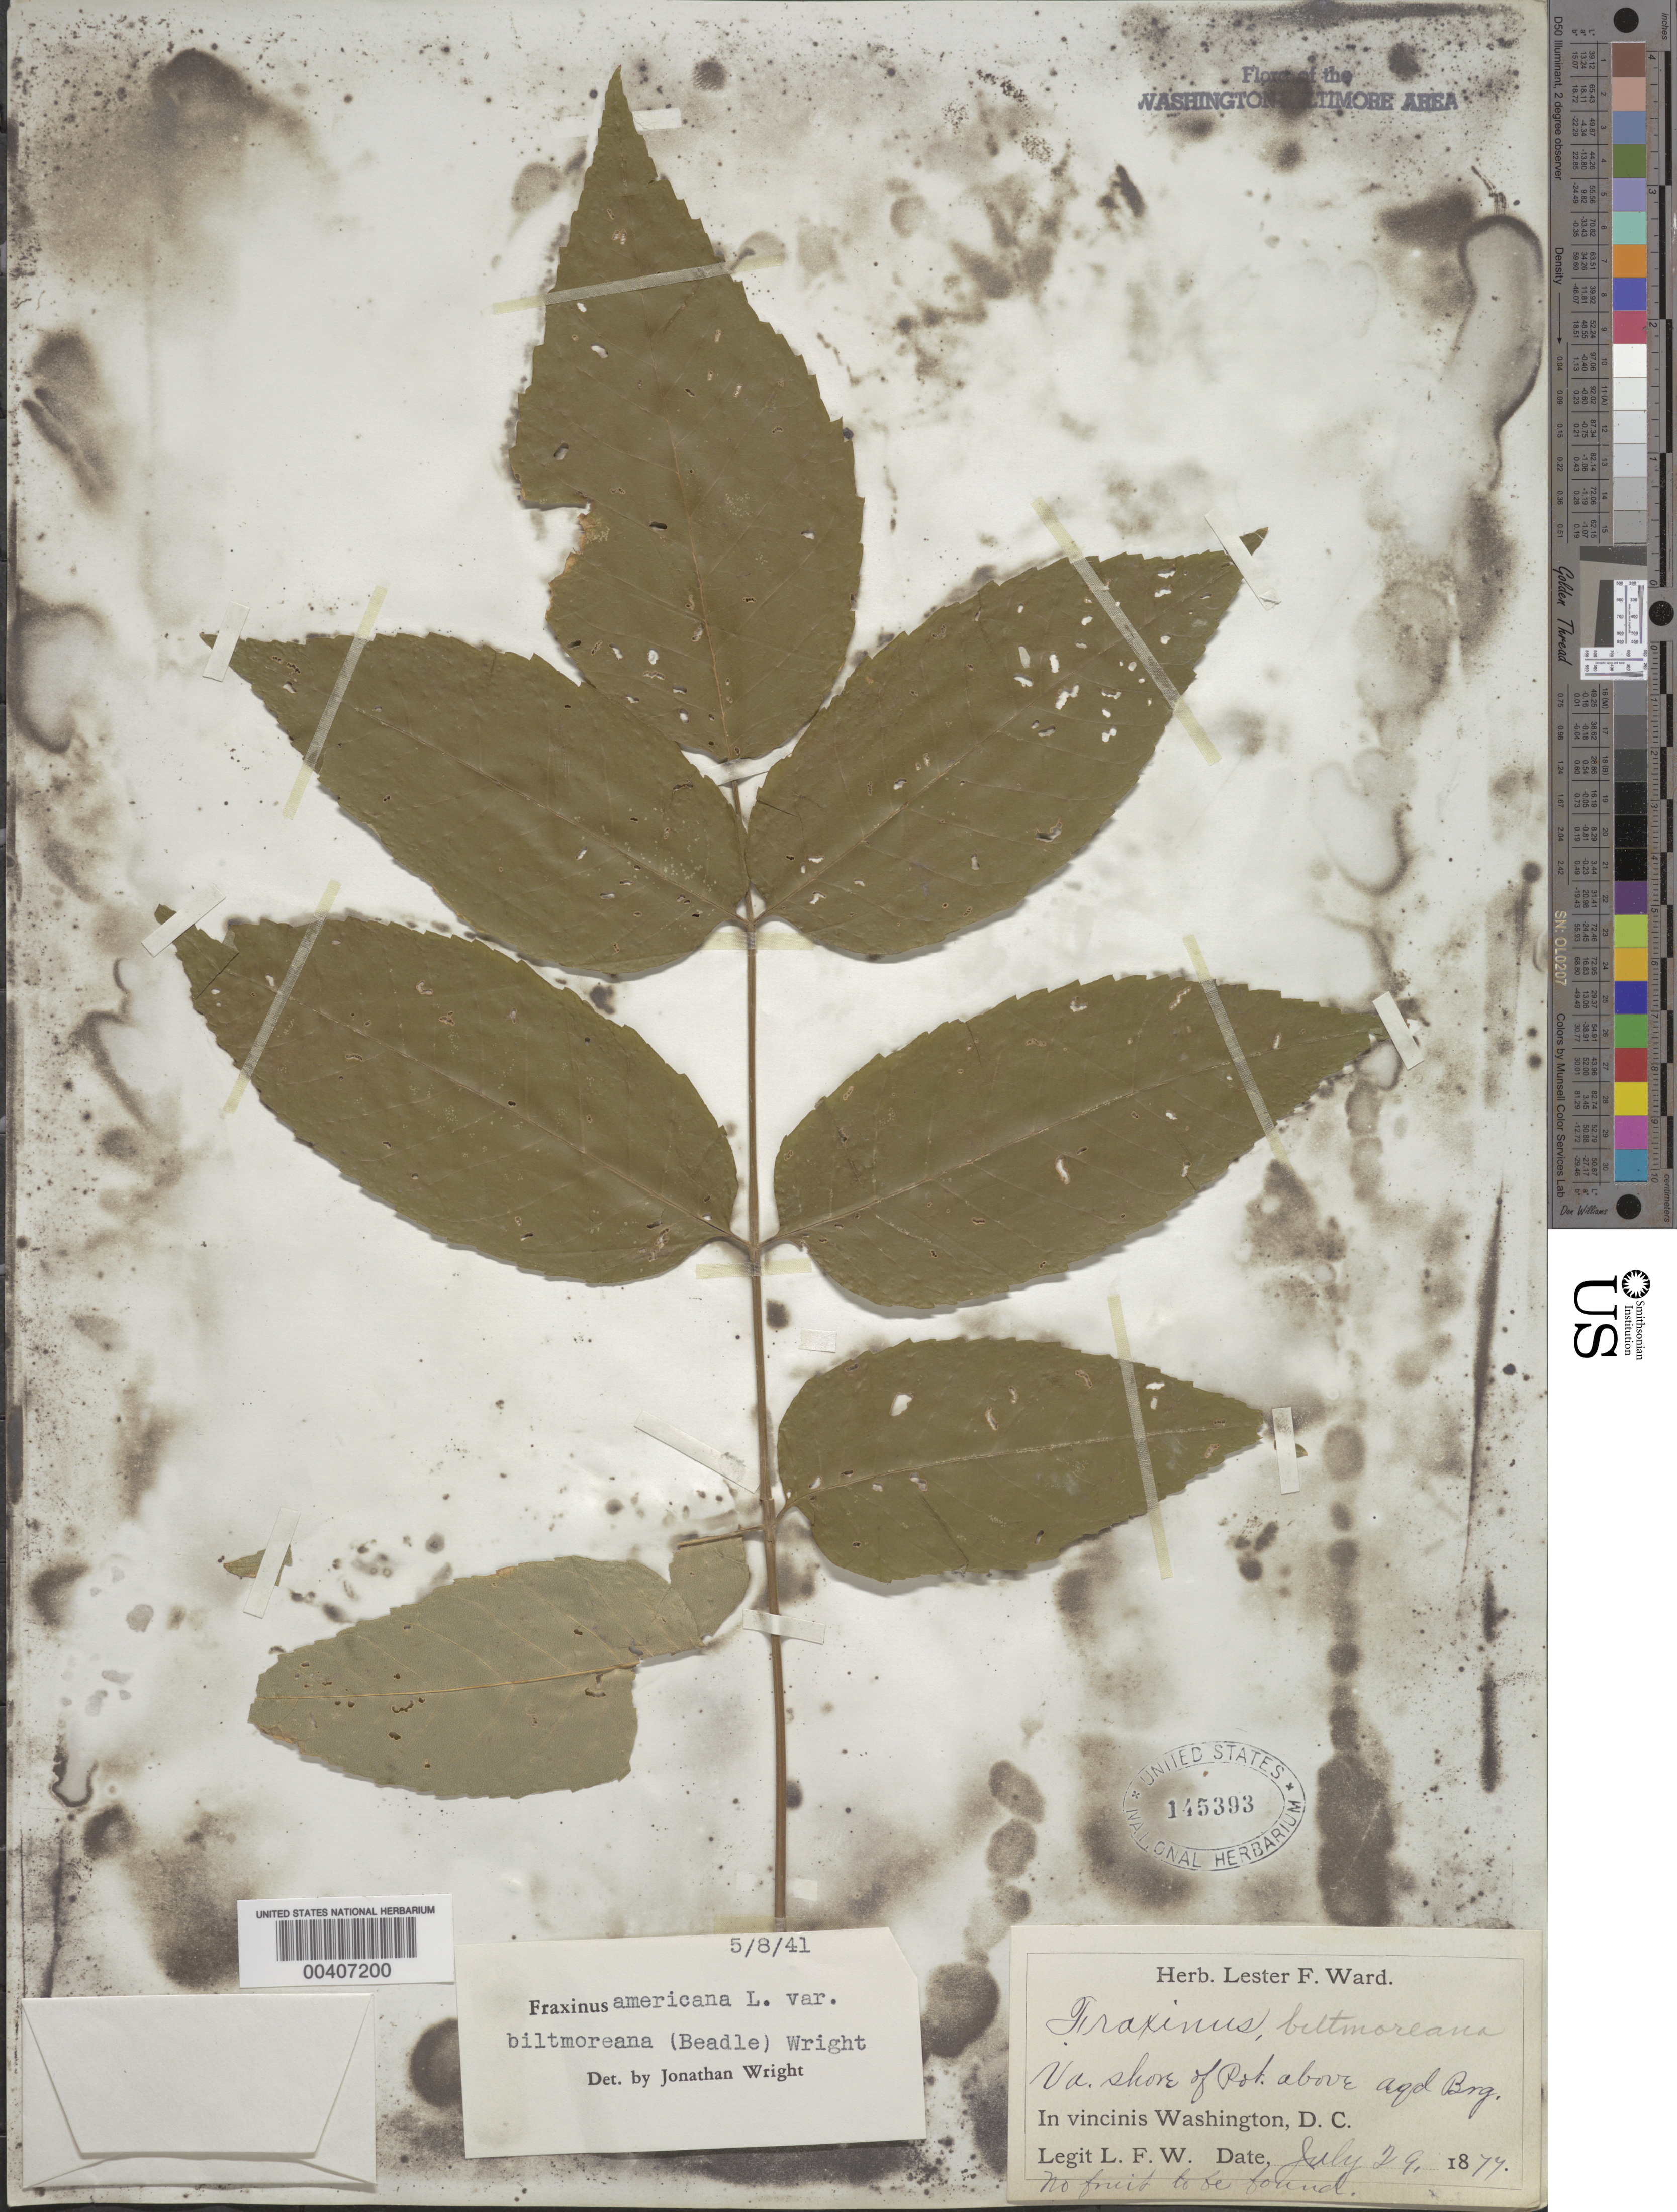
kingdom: Plantae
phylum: Tracheophyta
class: Magnoliopsida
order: Lamiales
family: Oleaceae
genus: Fraxinus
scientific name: Fraxinus americana var. biltmoreana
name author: (Beadle) J.W. Wright ex Fernald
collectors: L. F. Ward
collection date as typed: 29 Jul 1879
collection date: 1879-07-29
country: United States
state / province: Virginia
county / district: Fairfax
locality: Virginia shore of the Potomac, above Aqueduct Bridge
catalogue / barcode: US 145393